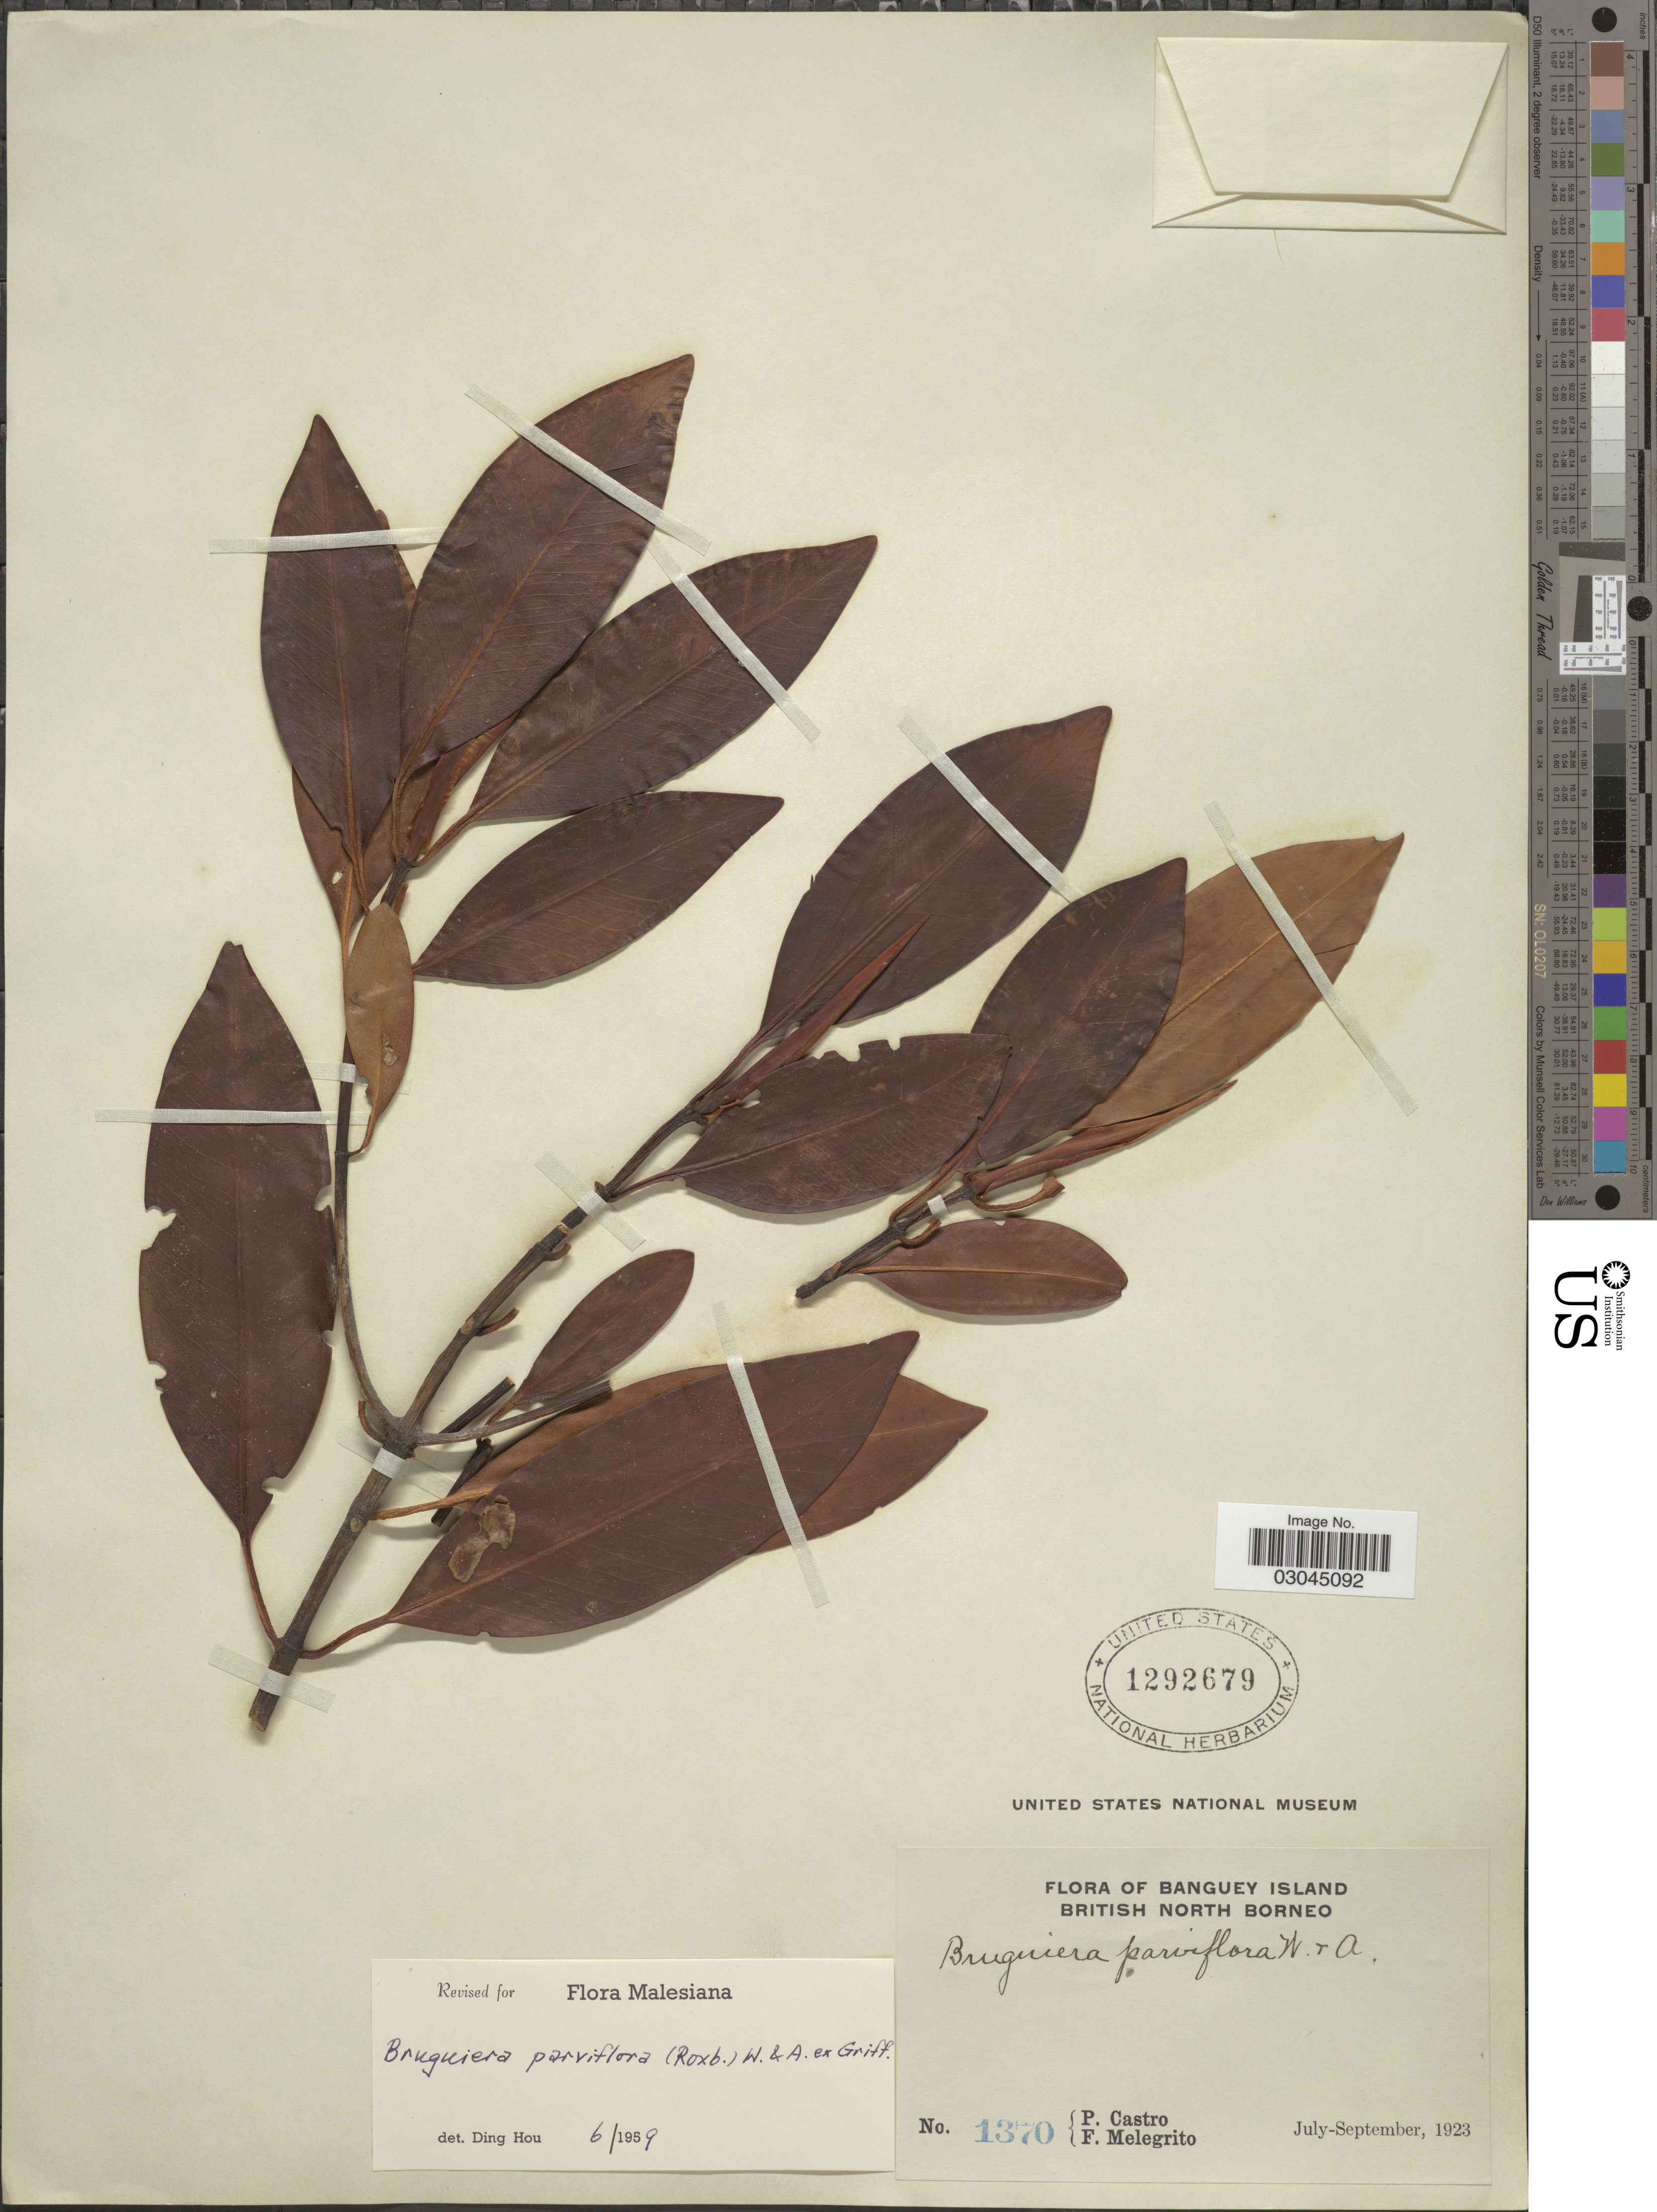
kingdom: Plantae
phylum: Tracheophyta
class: Magnoliopsida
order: Malpighiales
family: Rhizophoraceae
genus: Bruguiera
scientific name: Bruguiera parviflora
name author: (Roxb.) Wight & Arn. ex Griff.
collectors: P. Castro & F. Melegrito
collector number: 1370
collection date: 1923-07/1923-09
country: Malaysia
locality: British North Borneo, Banguey Island.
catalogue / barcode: US 1292679